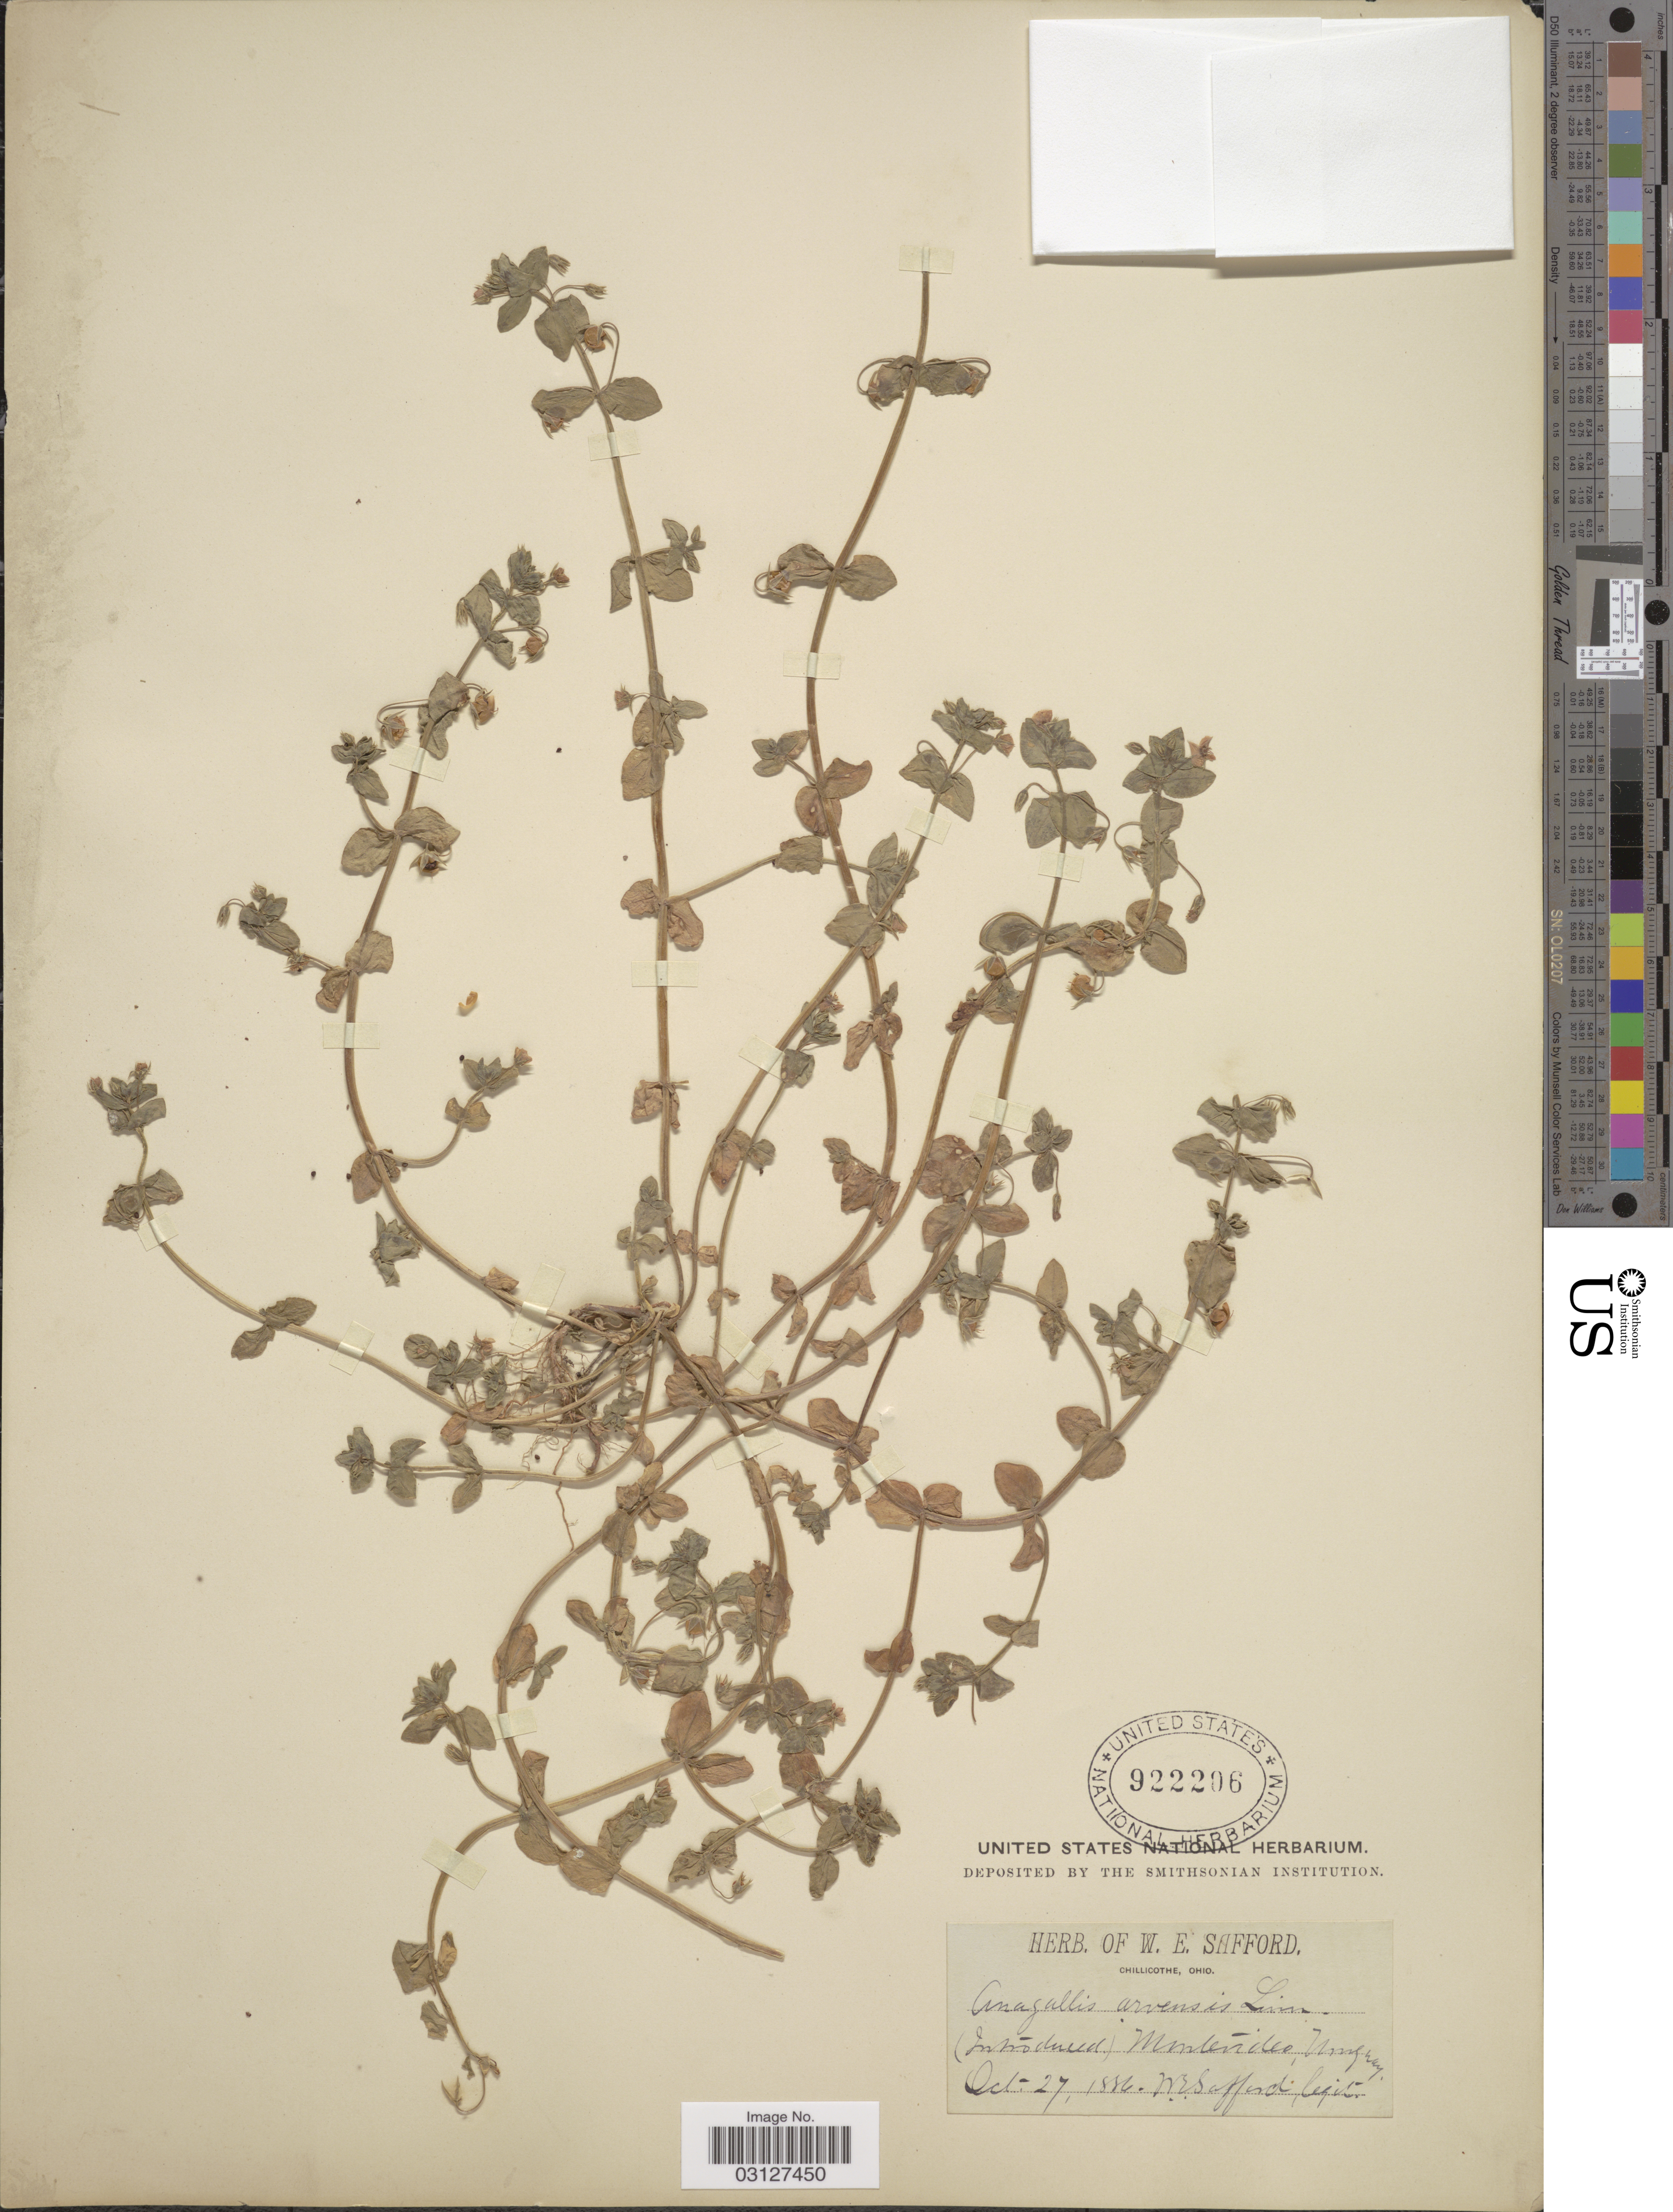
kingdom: Plantae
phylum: Tracheophyta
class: Magnoliopsida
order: Ericales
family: Primulaceae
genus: Anagallis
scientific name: Anagallis arvensis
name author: L.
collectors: W. E. Safford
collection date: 1886-10-27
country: Uruguay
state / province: Montevideo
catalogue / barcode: US 922206